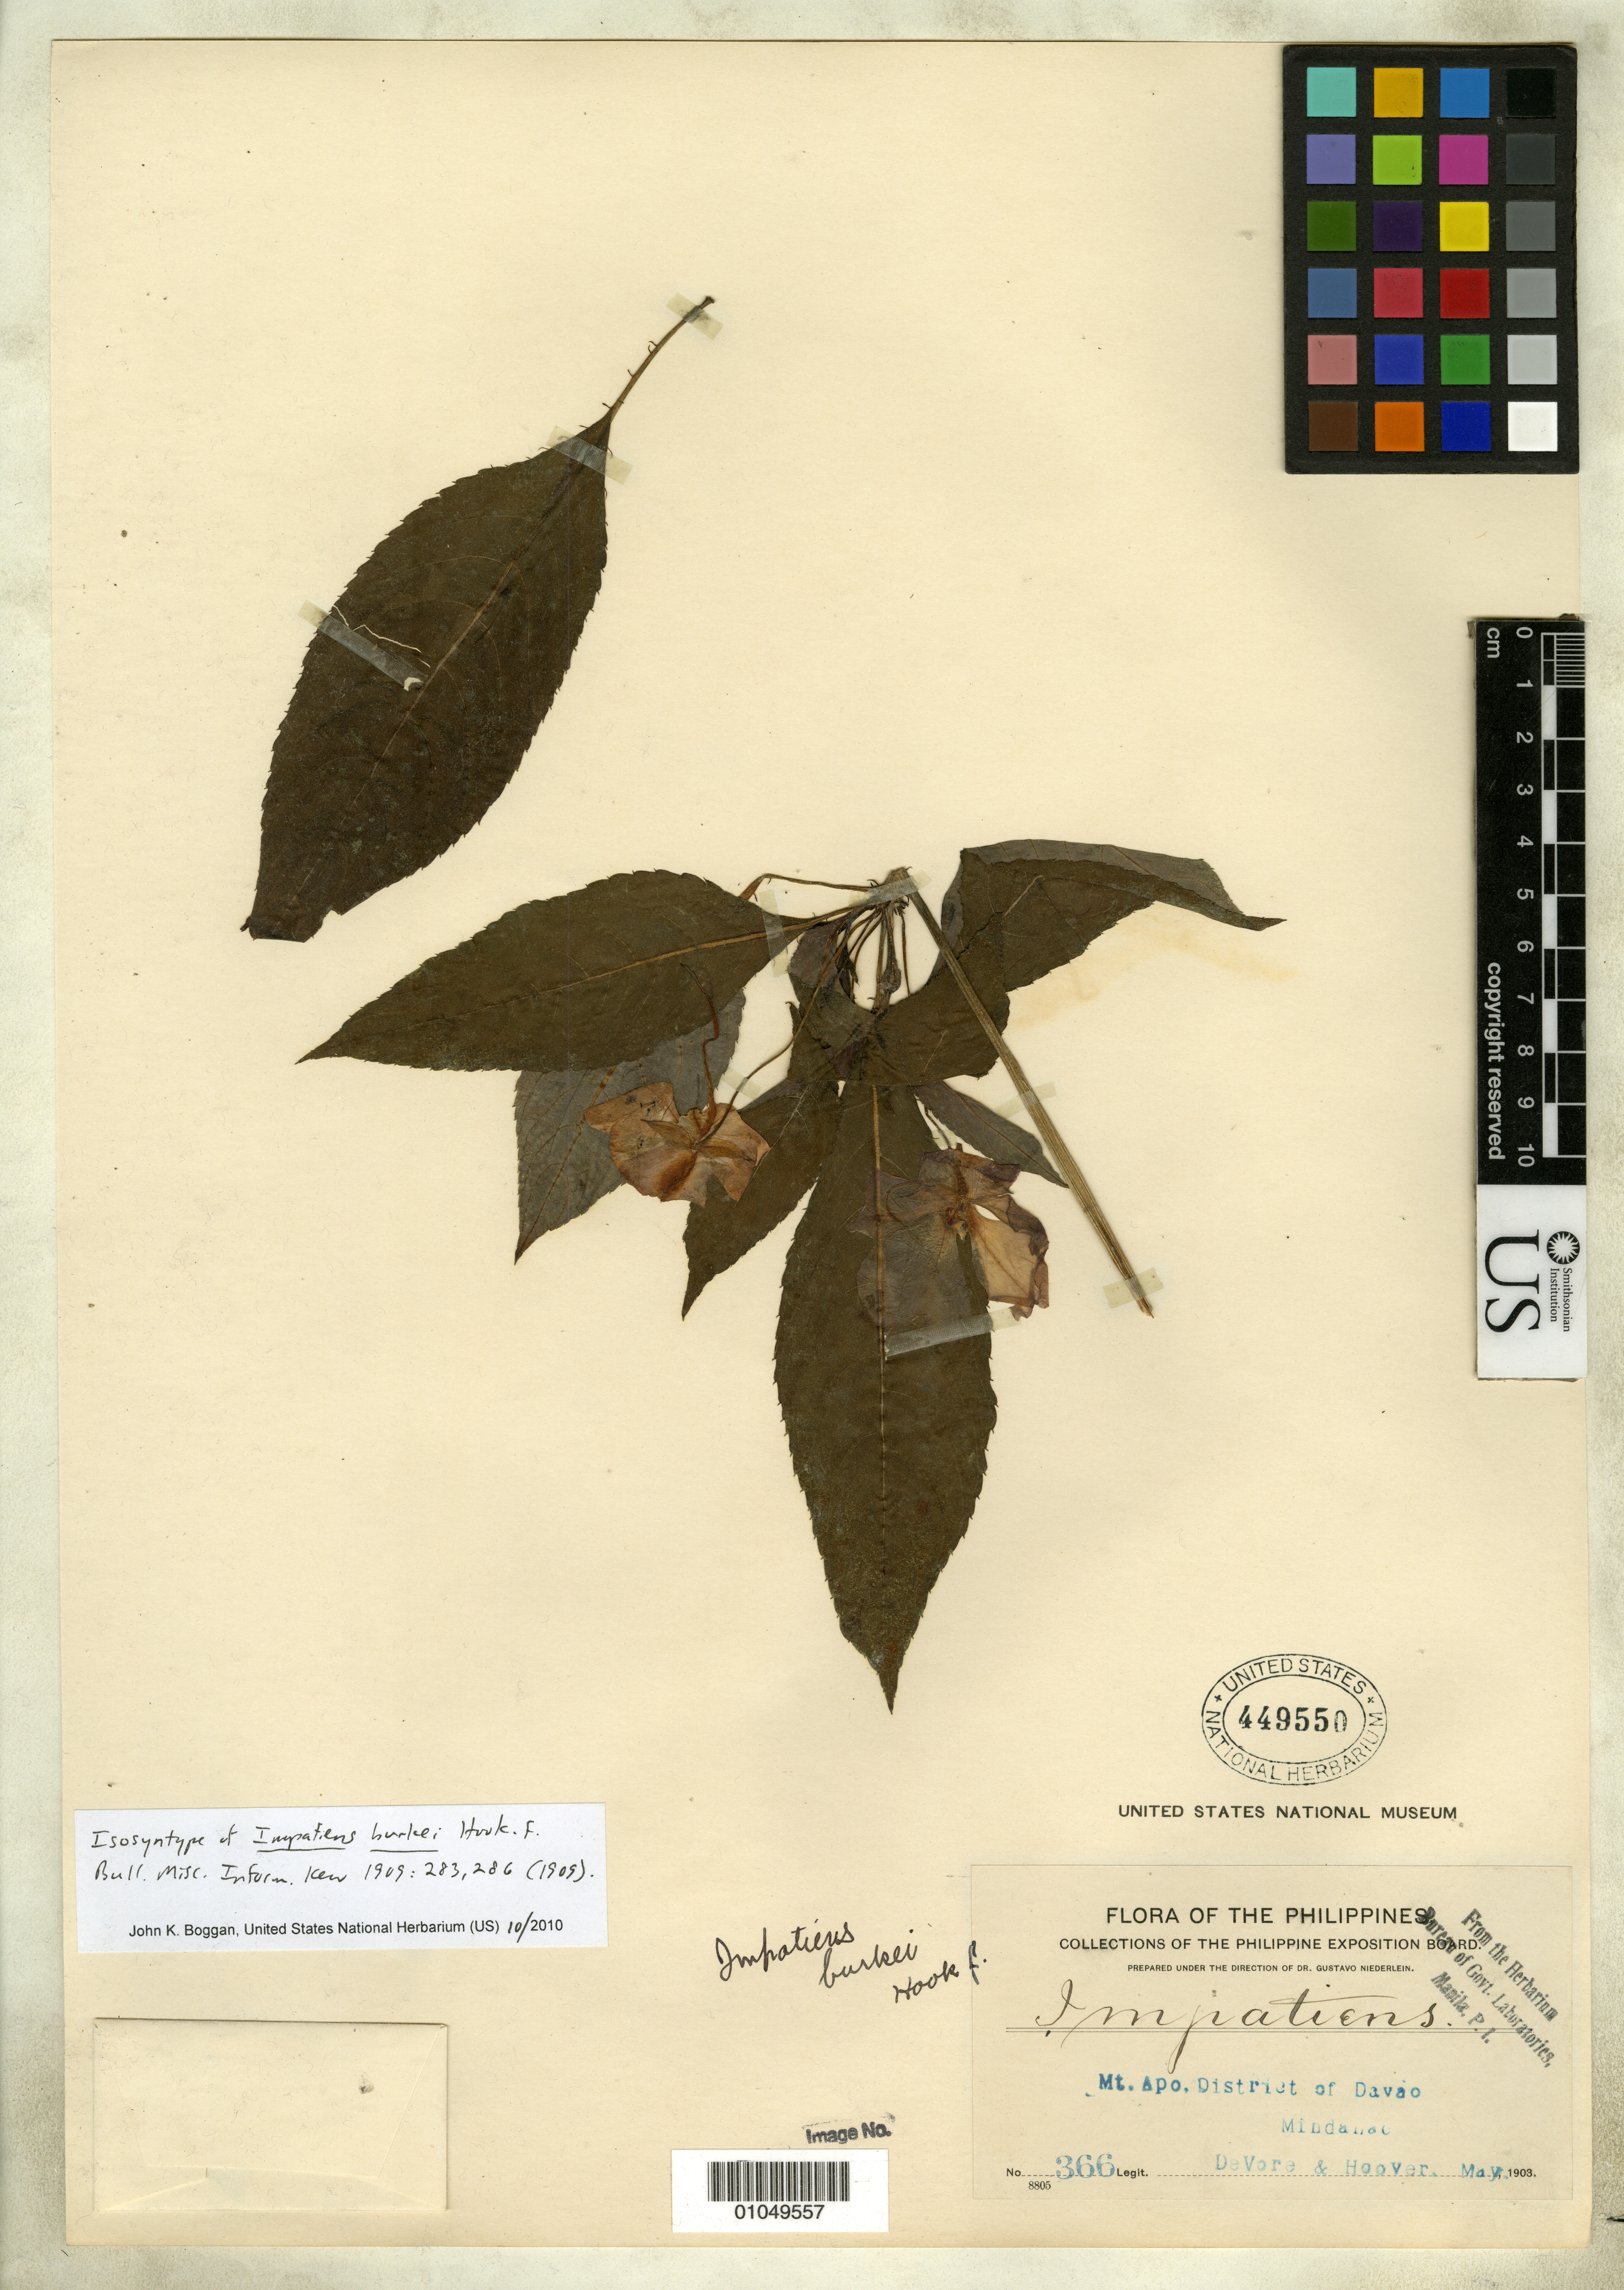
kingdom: Plantae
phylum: Tracheophyta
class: Magnoliopsida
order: Ericales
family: Balsaminaceae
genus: Impatiens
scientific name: Impatiens burkei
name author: Hook. f.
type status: Isosyntype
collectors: B. F. DeVore & C. L. Hoover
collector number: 366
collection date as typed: May 1903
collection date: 1903-05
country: Philippines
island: Mindanao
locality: Mt. Apo, District of Davao, Mindanao.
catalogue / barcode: US 449550